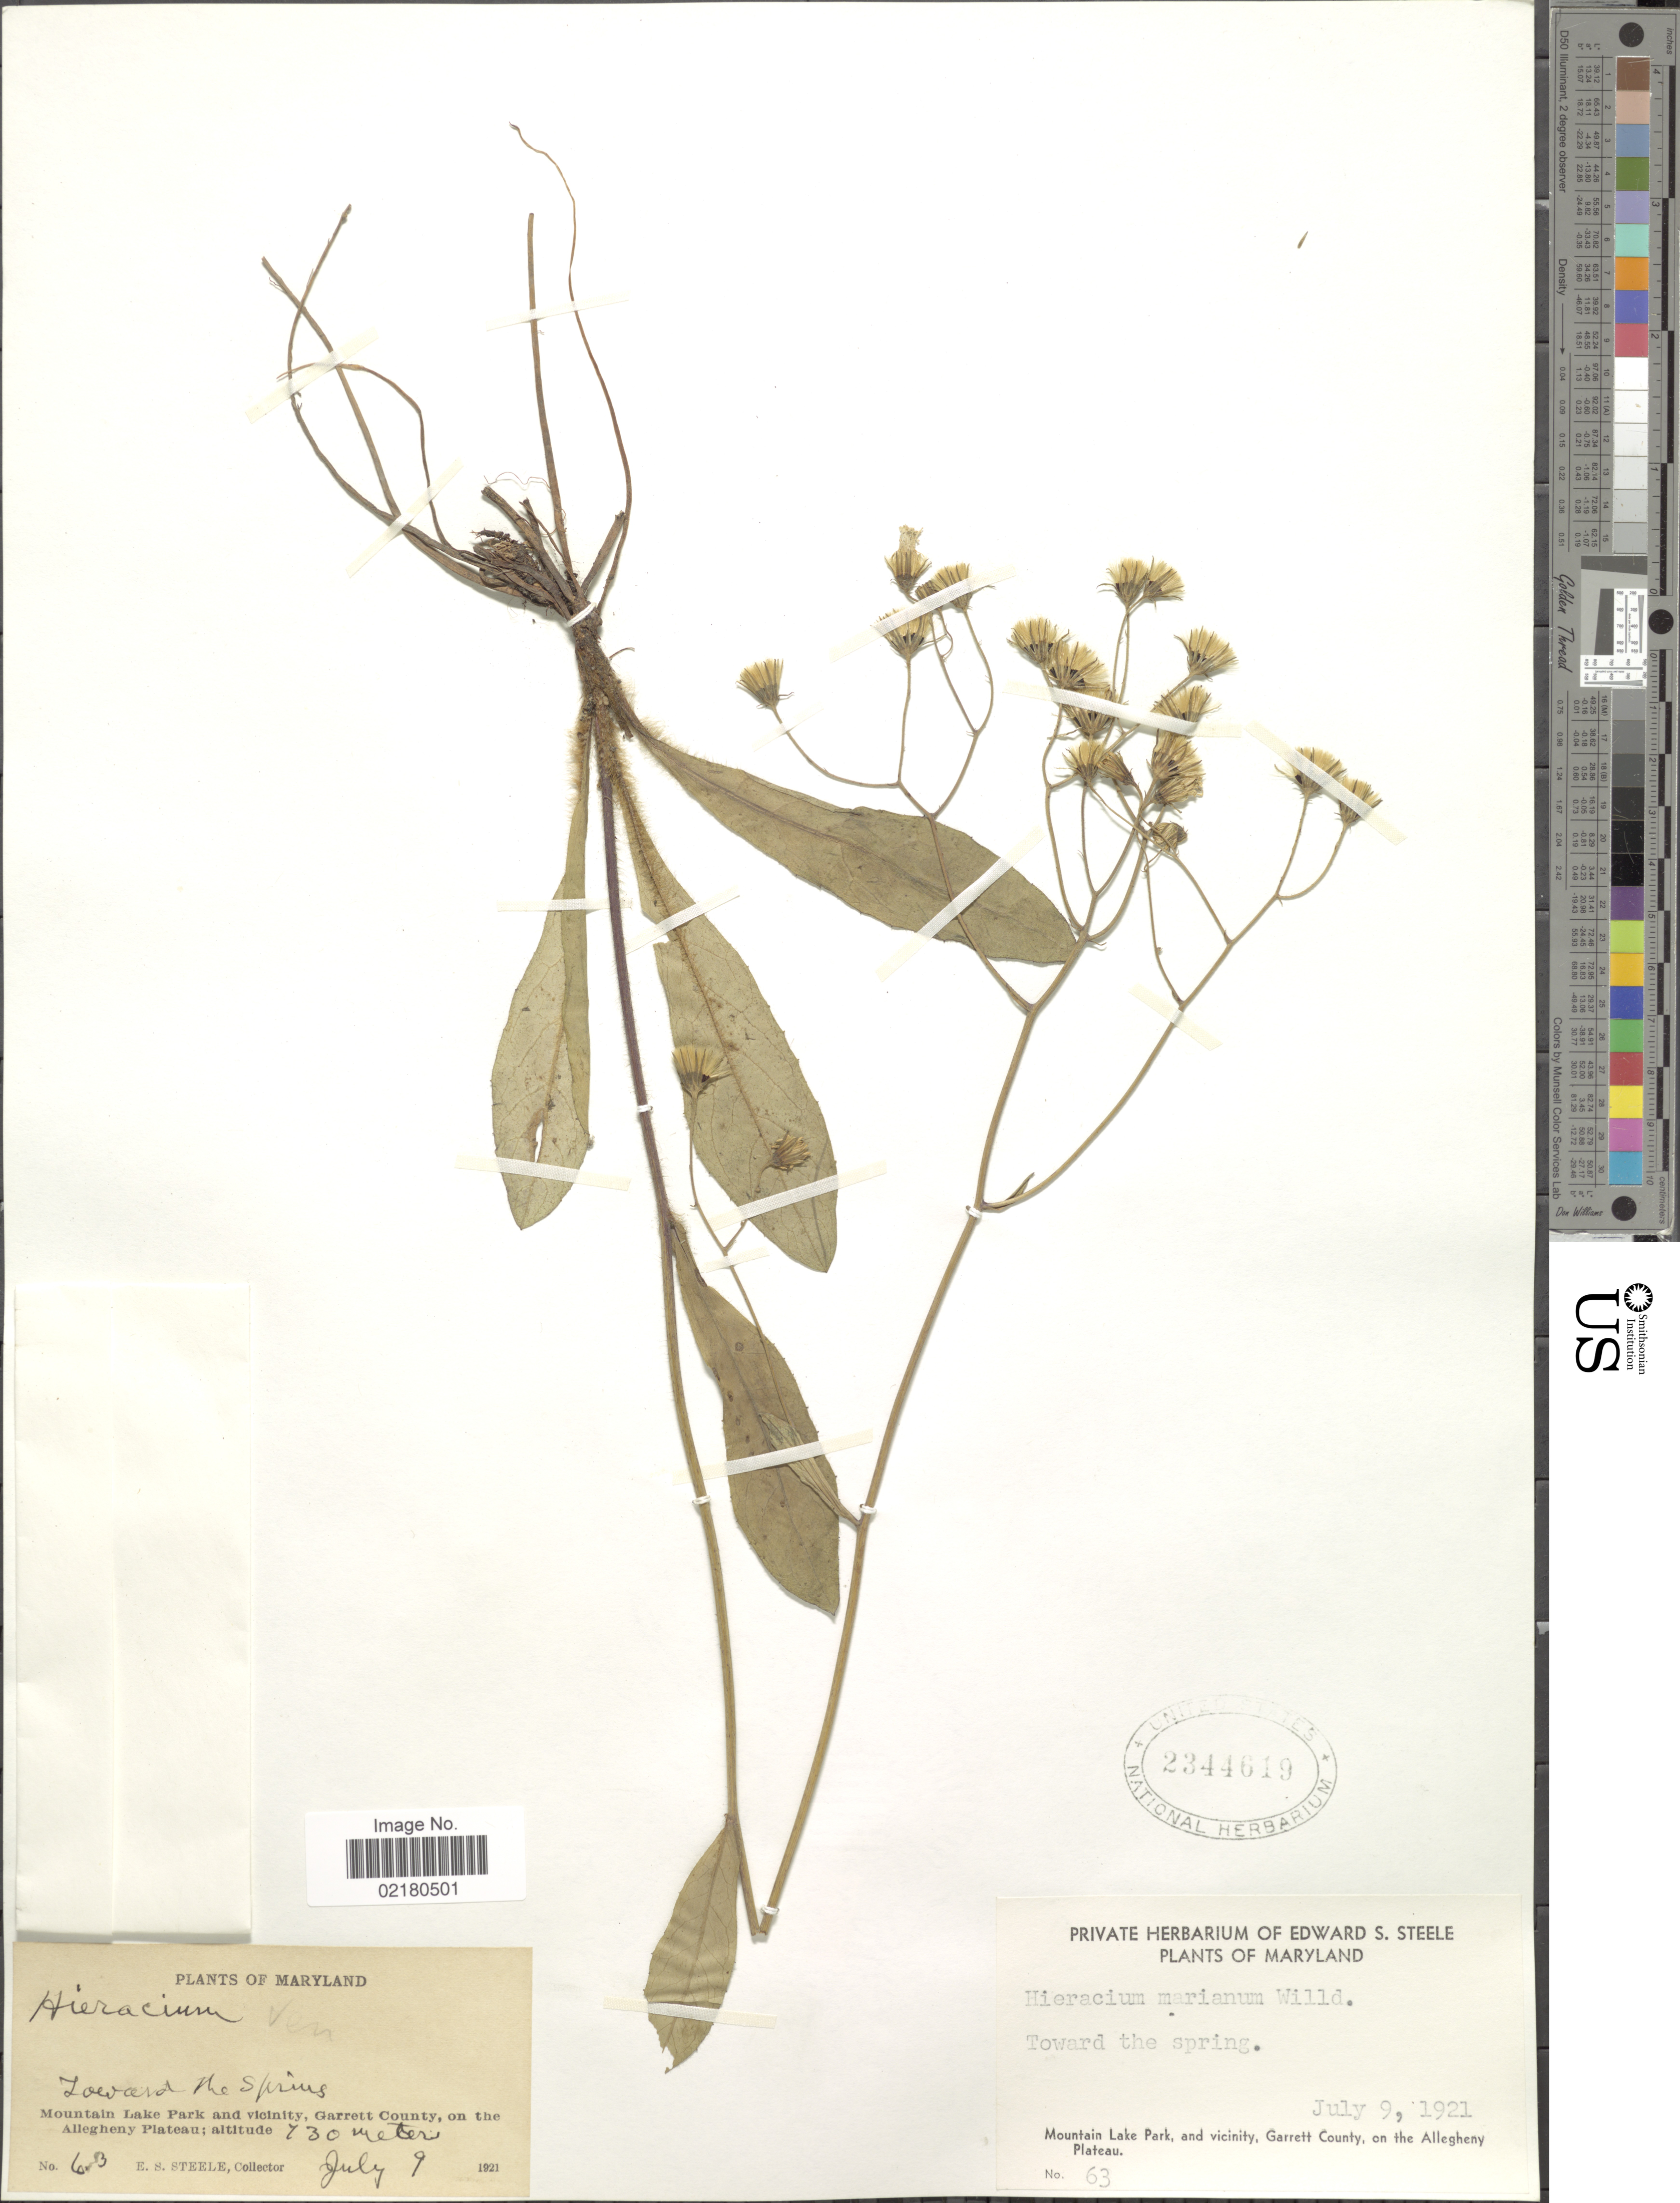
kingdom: Plantae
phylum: Tracheophyta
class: Magnoliopsida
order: Asterales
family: Asteraceae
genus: Hieracium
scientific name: Hieracium marianum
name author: Willd.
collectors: E. Steele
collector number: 63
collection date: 1921-07-09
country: United States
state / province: Maryland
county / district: Garrett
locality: Mountain Lake Park, and Vicinity, Garrett County, on the Allegheny Plateau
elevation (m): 730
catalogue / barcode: US 2344619